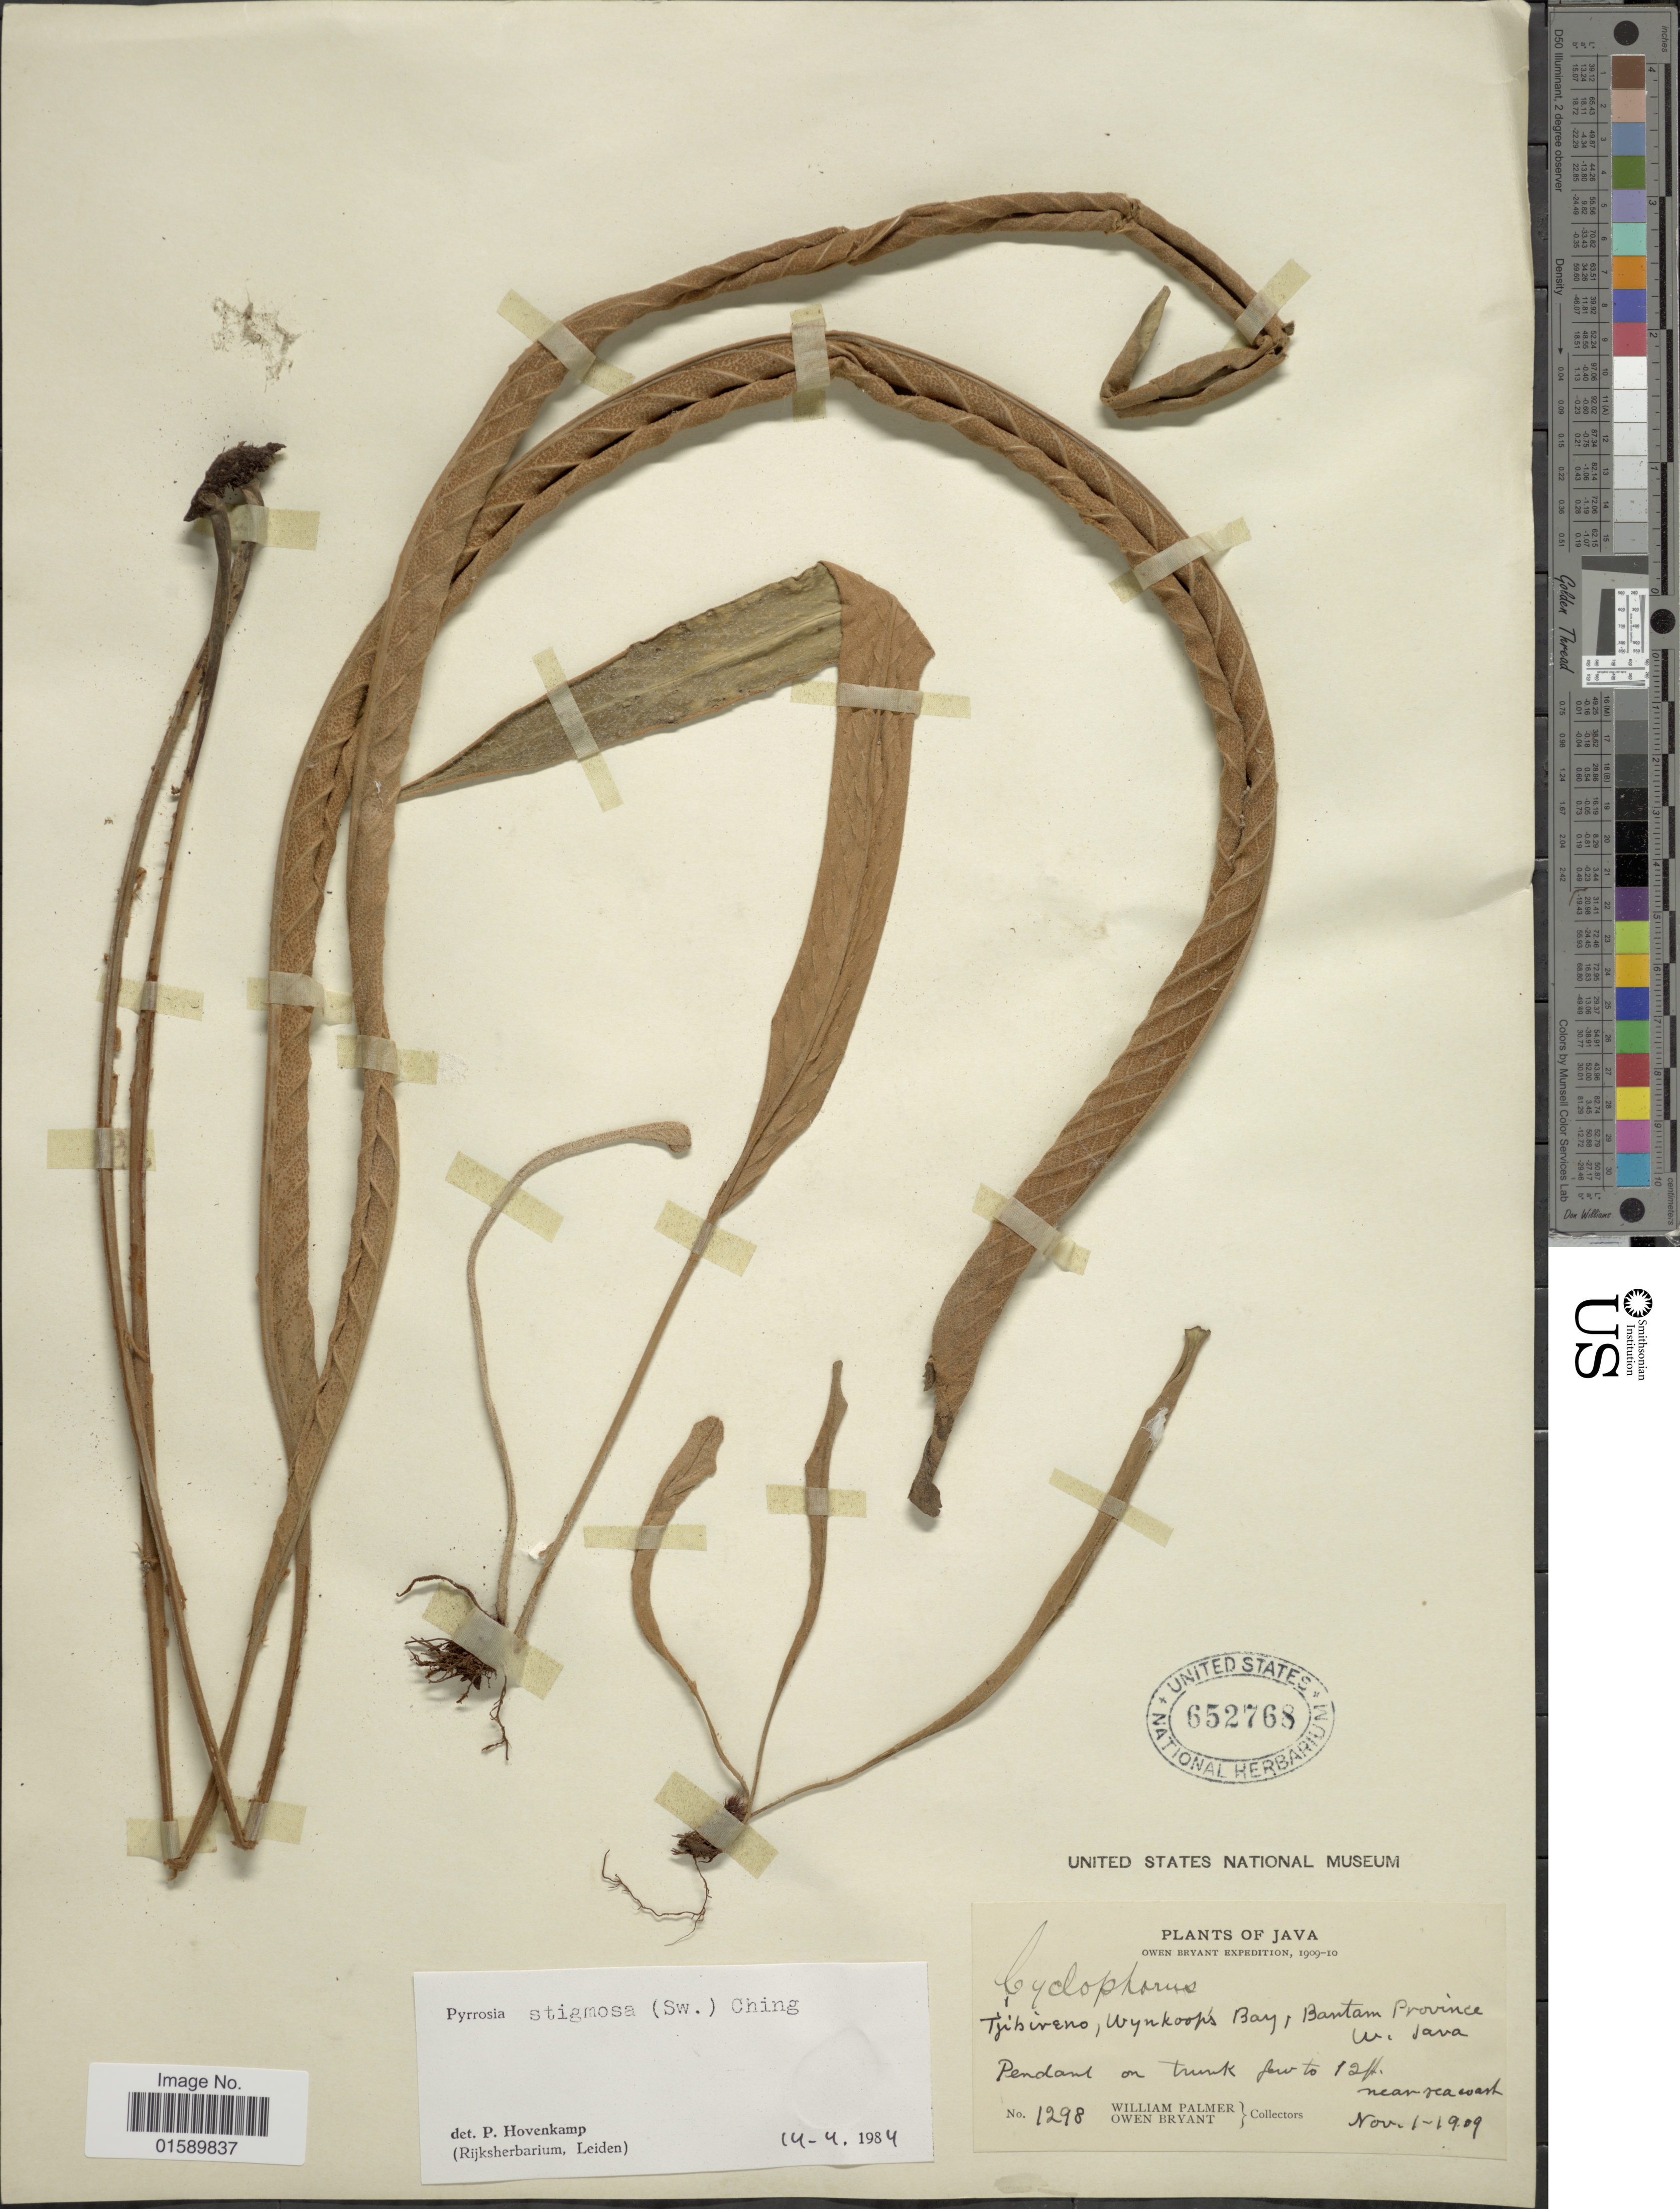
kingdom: Plantae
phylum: Tracheophyta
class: Polypodiopsida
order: Polypodiales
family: Polypodiaceae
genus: Pyrrosia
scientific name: Pyrrosia stigmosa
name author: (Sw.) Ching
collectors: W. Palmer & O. Bryant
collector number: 1298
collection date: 1909-11-01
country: Indonesia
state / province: Java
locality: Tjibireno, Wynkoops Bay, Bantam Province, W. Java.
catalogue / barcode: US 652768